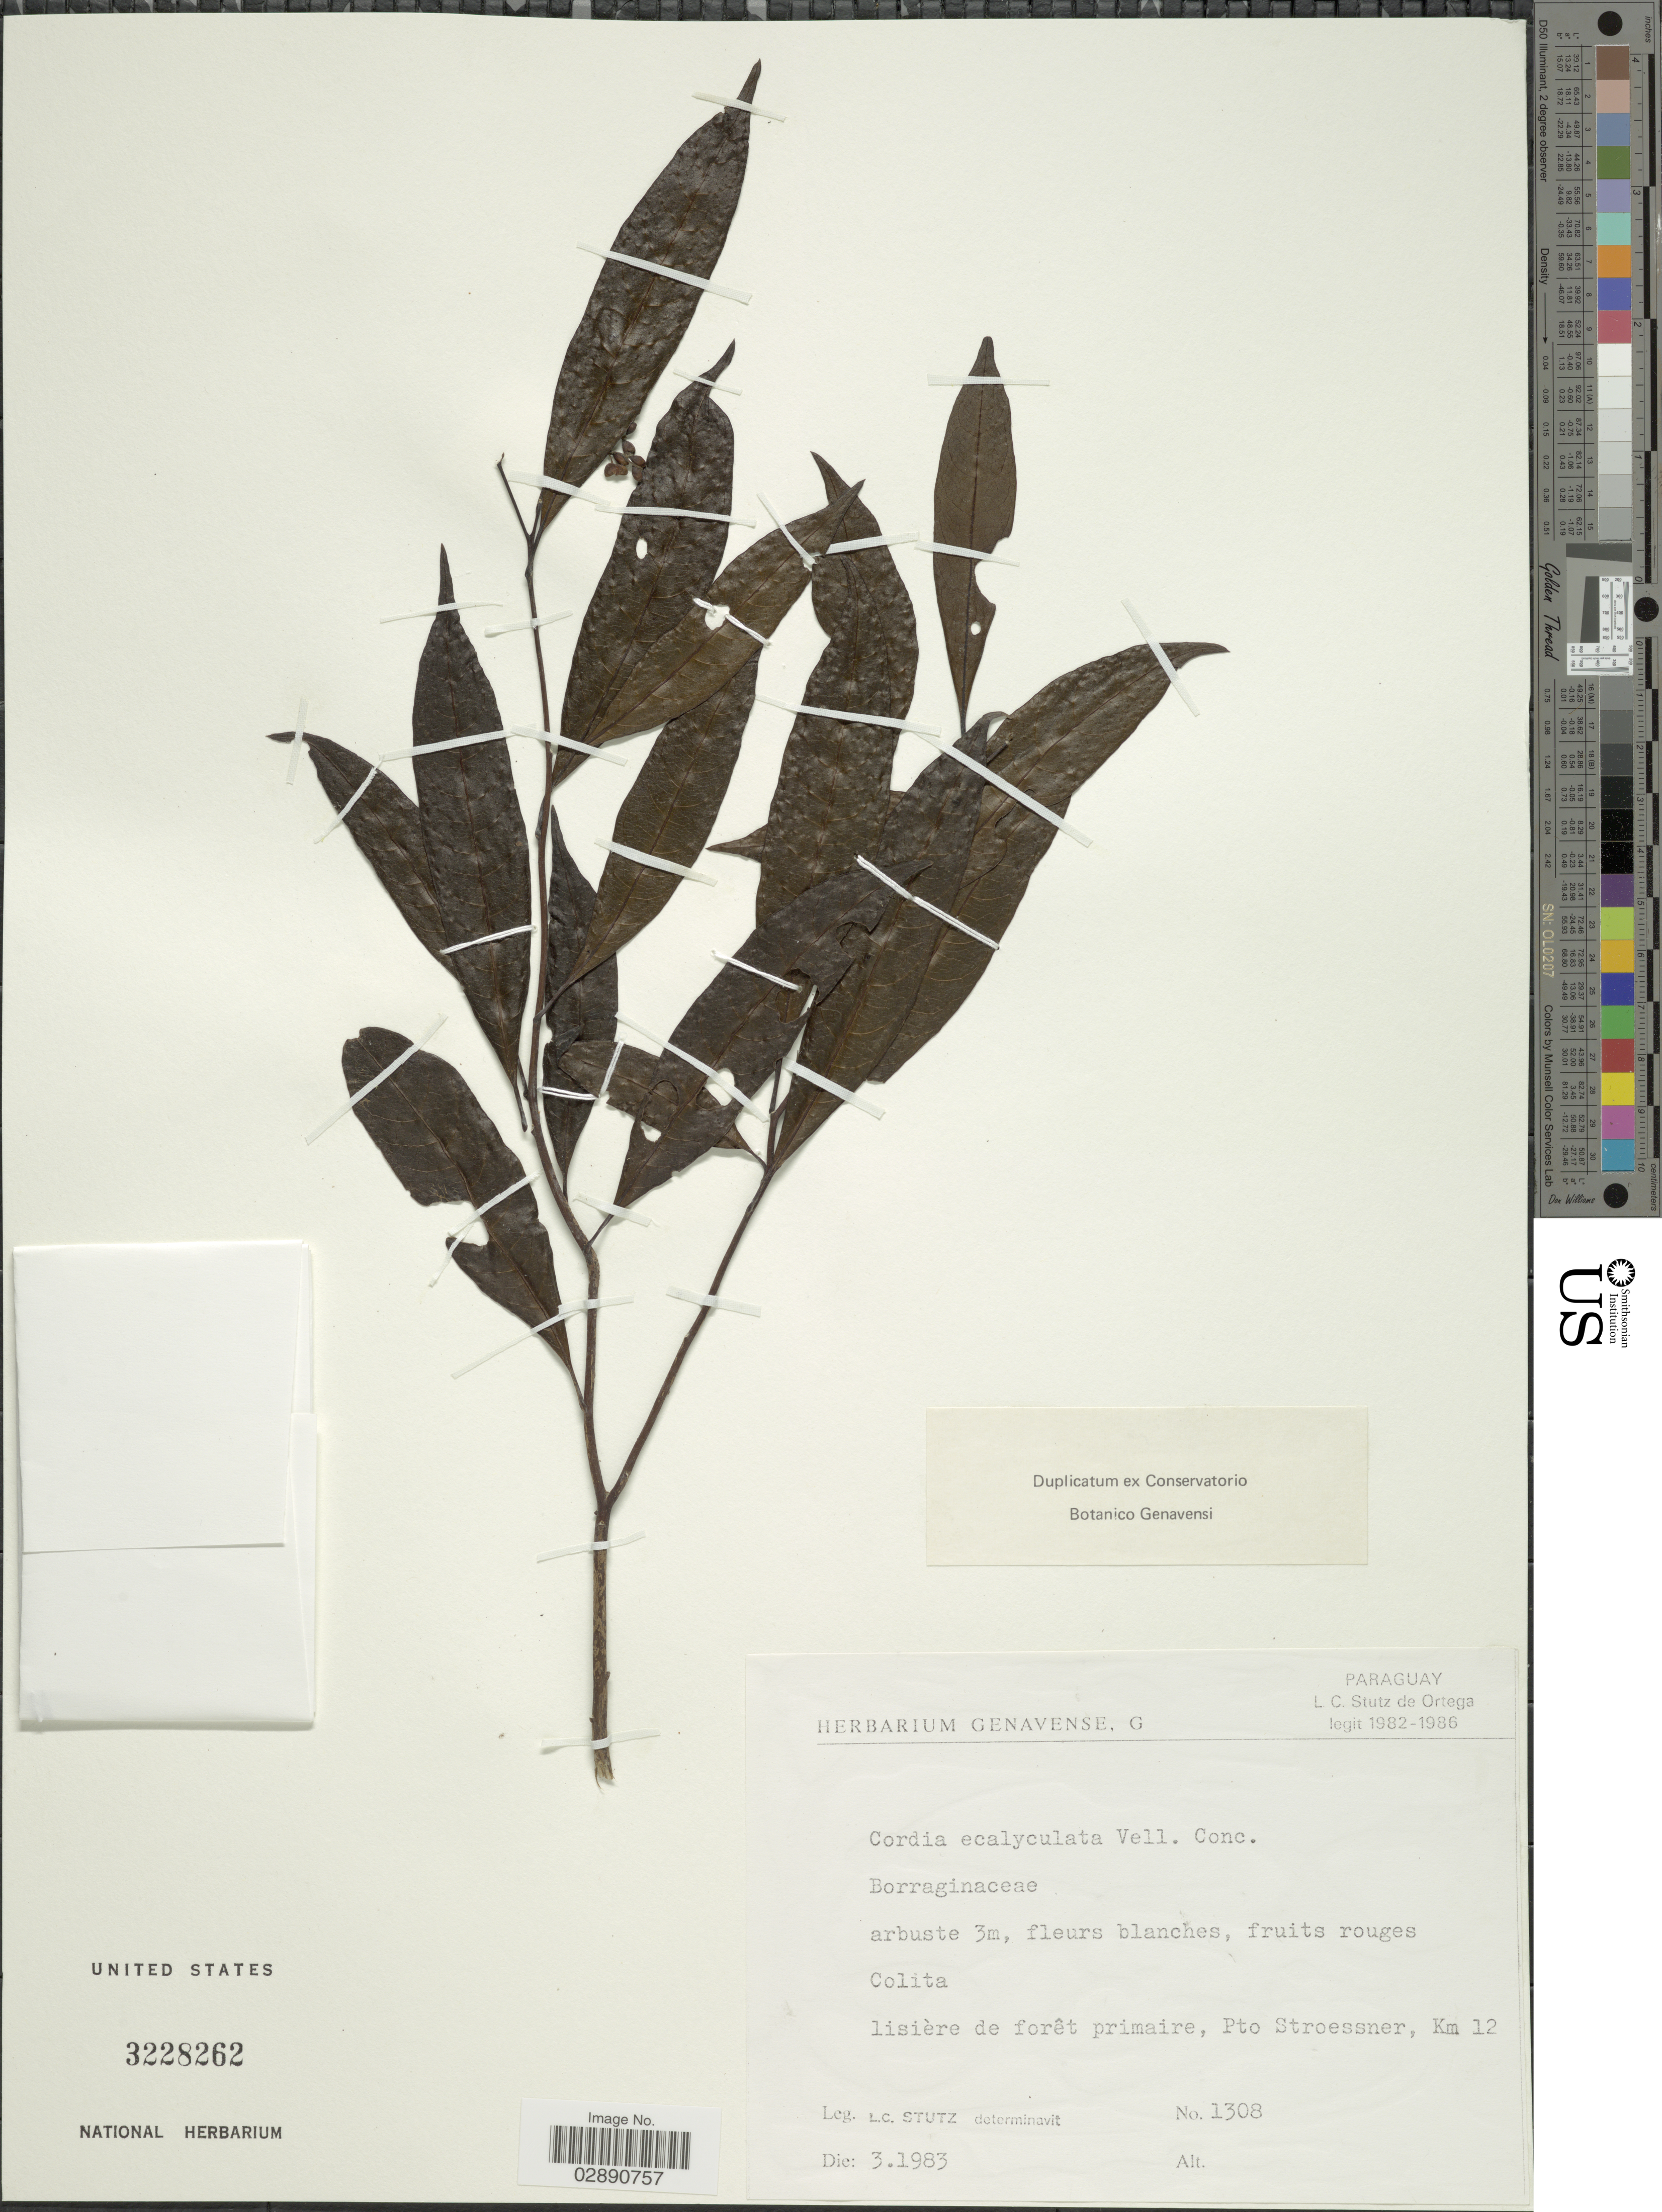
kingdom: Plantae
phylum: Tracheophyta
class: Magnoliopsida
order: Boraginales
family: Cordiaceae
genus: Cordia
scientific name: Cordia ecalyculata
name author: Vell.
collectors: L. C. Stutz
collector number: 1308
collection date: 1983-03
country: Paraguay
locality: Pto Stroessner, Km 12.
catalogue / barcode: US 3228262